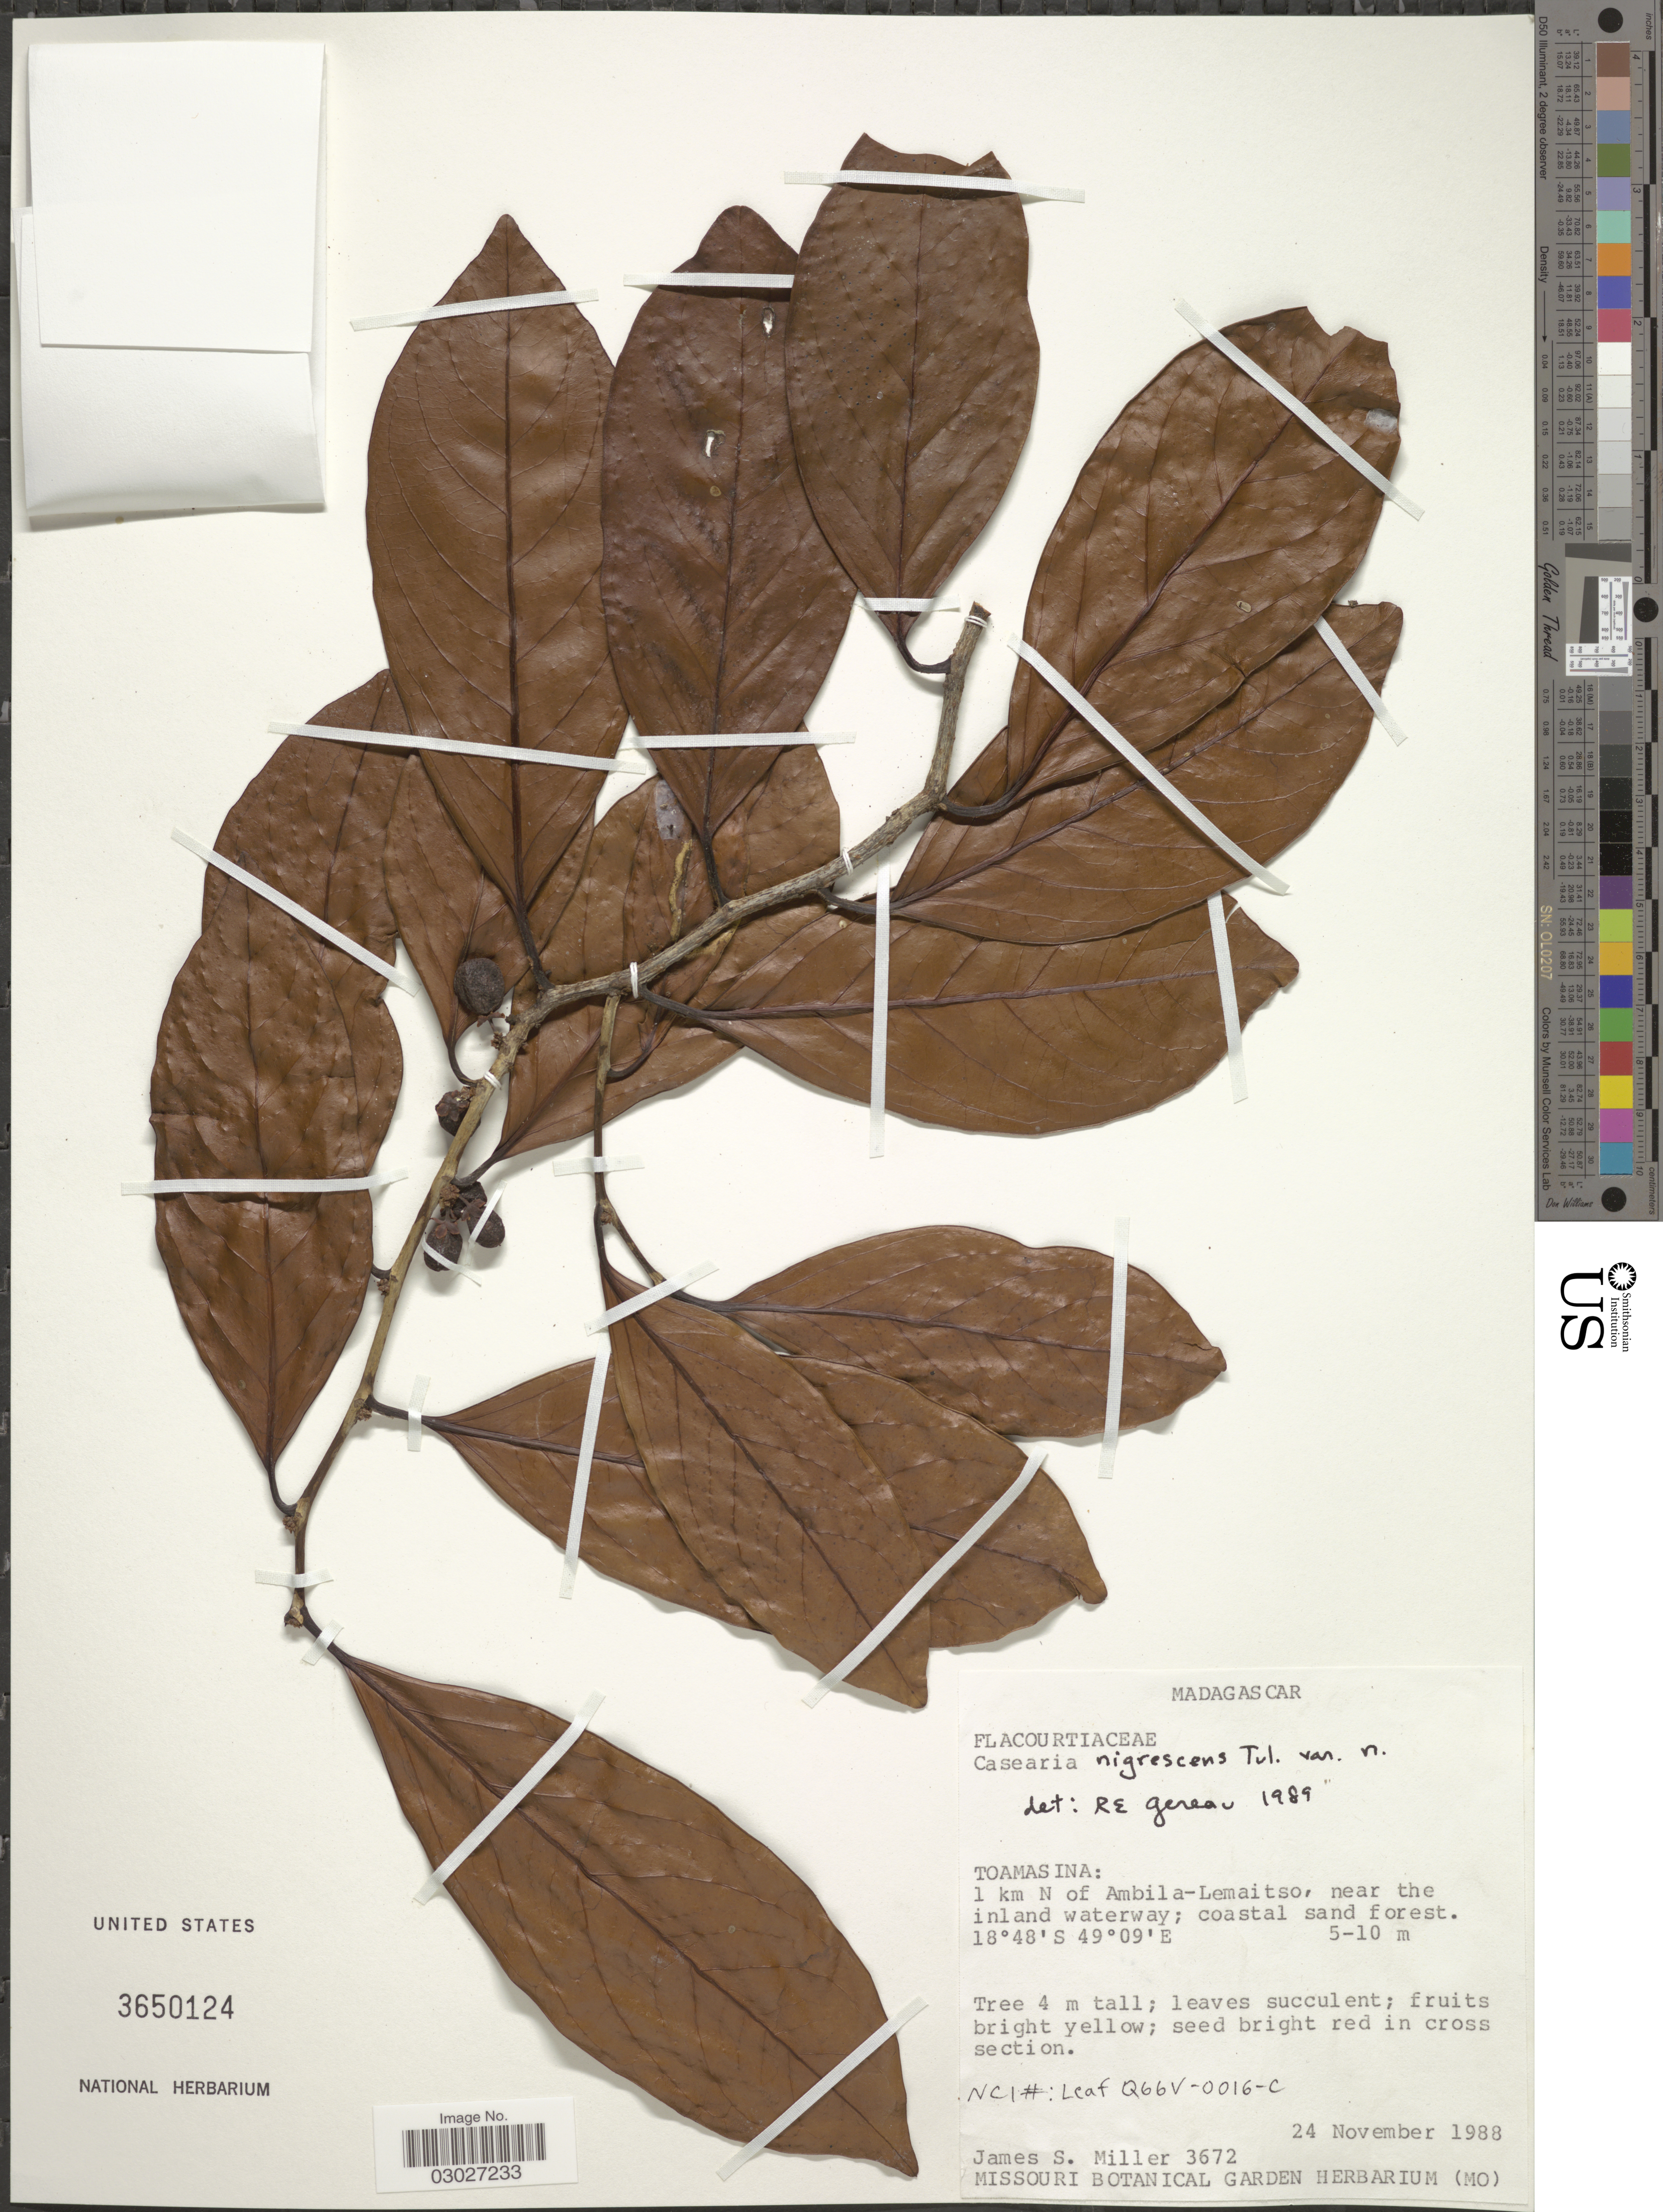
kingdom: Plantae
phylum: Tracheophyta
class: Magnoliopsida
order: Malpighiales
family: Salicaceae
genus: Casearia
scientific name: Casearia nigrescens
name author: Tul.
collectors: J. S. Miller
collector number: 3672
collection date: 1988-11-24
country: Madagascar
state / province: Atsinanana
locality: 1 km N of Ambila-Lemaitso, near the inland waterway.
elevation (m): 5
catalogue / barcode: US 3650124